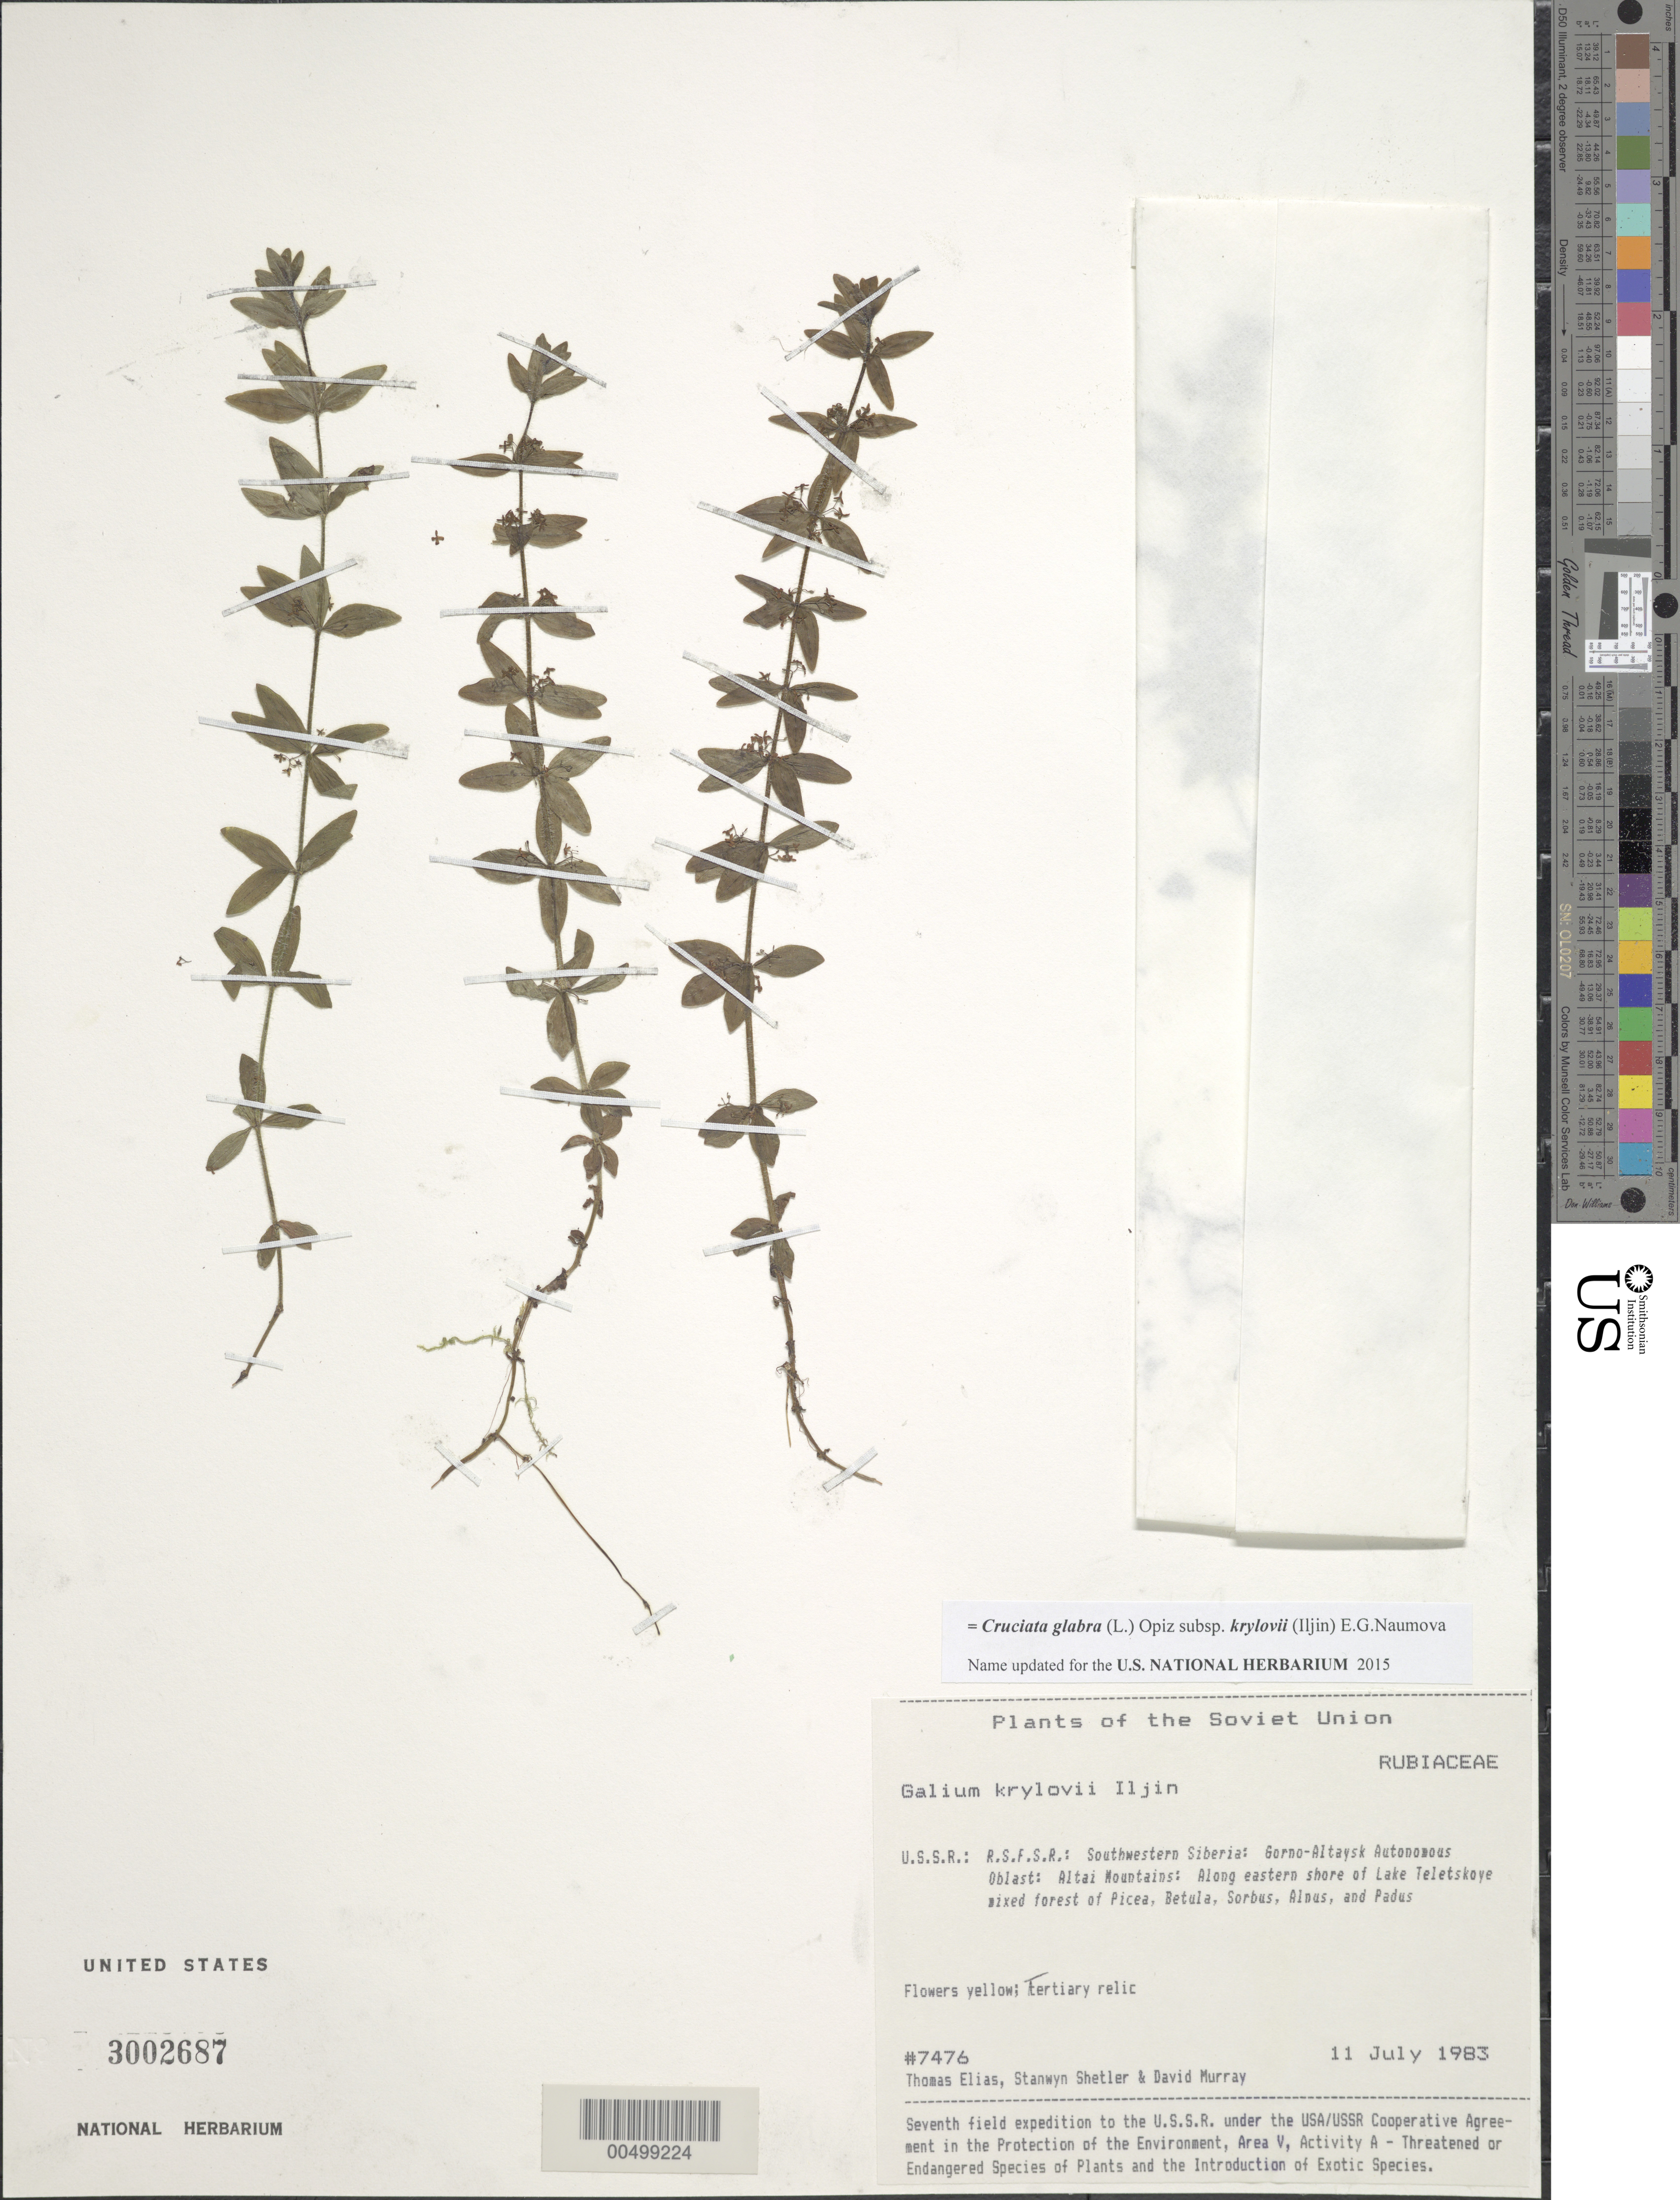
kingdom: Plantae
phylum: Tracheophyta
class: Magnoliopsida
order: Gentianales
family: Rubiaceae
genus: Galium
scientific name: Galium krylovii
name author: Iljin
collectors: T. Elias, S. Shetler & D. F. Murray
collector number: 7476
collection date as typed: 11 Jul 1983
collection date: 1983-07-11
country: Russian Federation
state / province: Altai Republic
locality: Altai Mountains, along eastern shore of Lake Teletskoye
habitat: mixed forest of Picea, Betula, Sorbus, Alnus, and Padus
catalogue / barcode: US 3002687